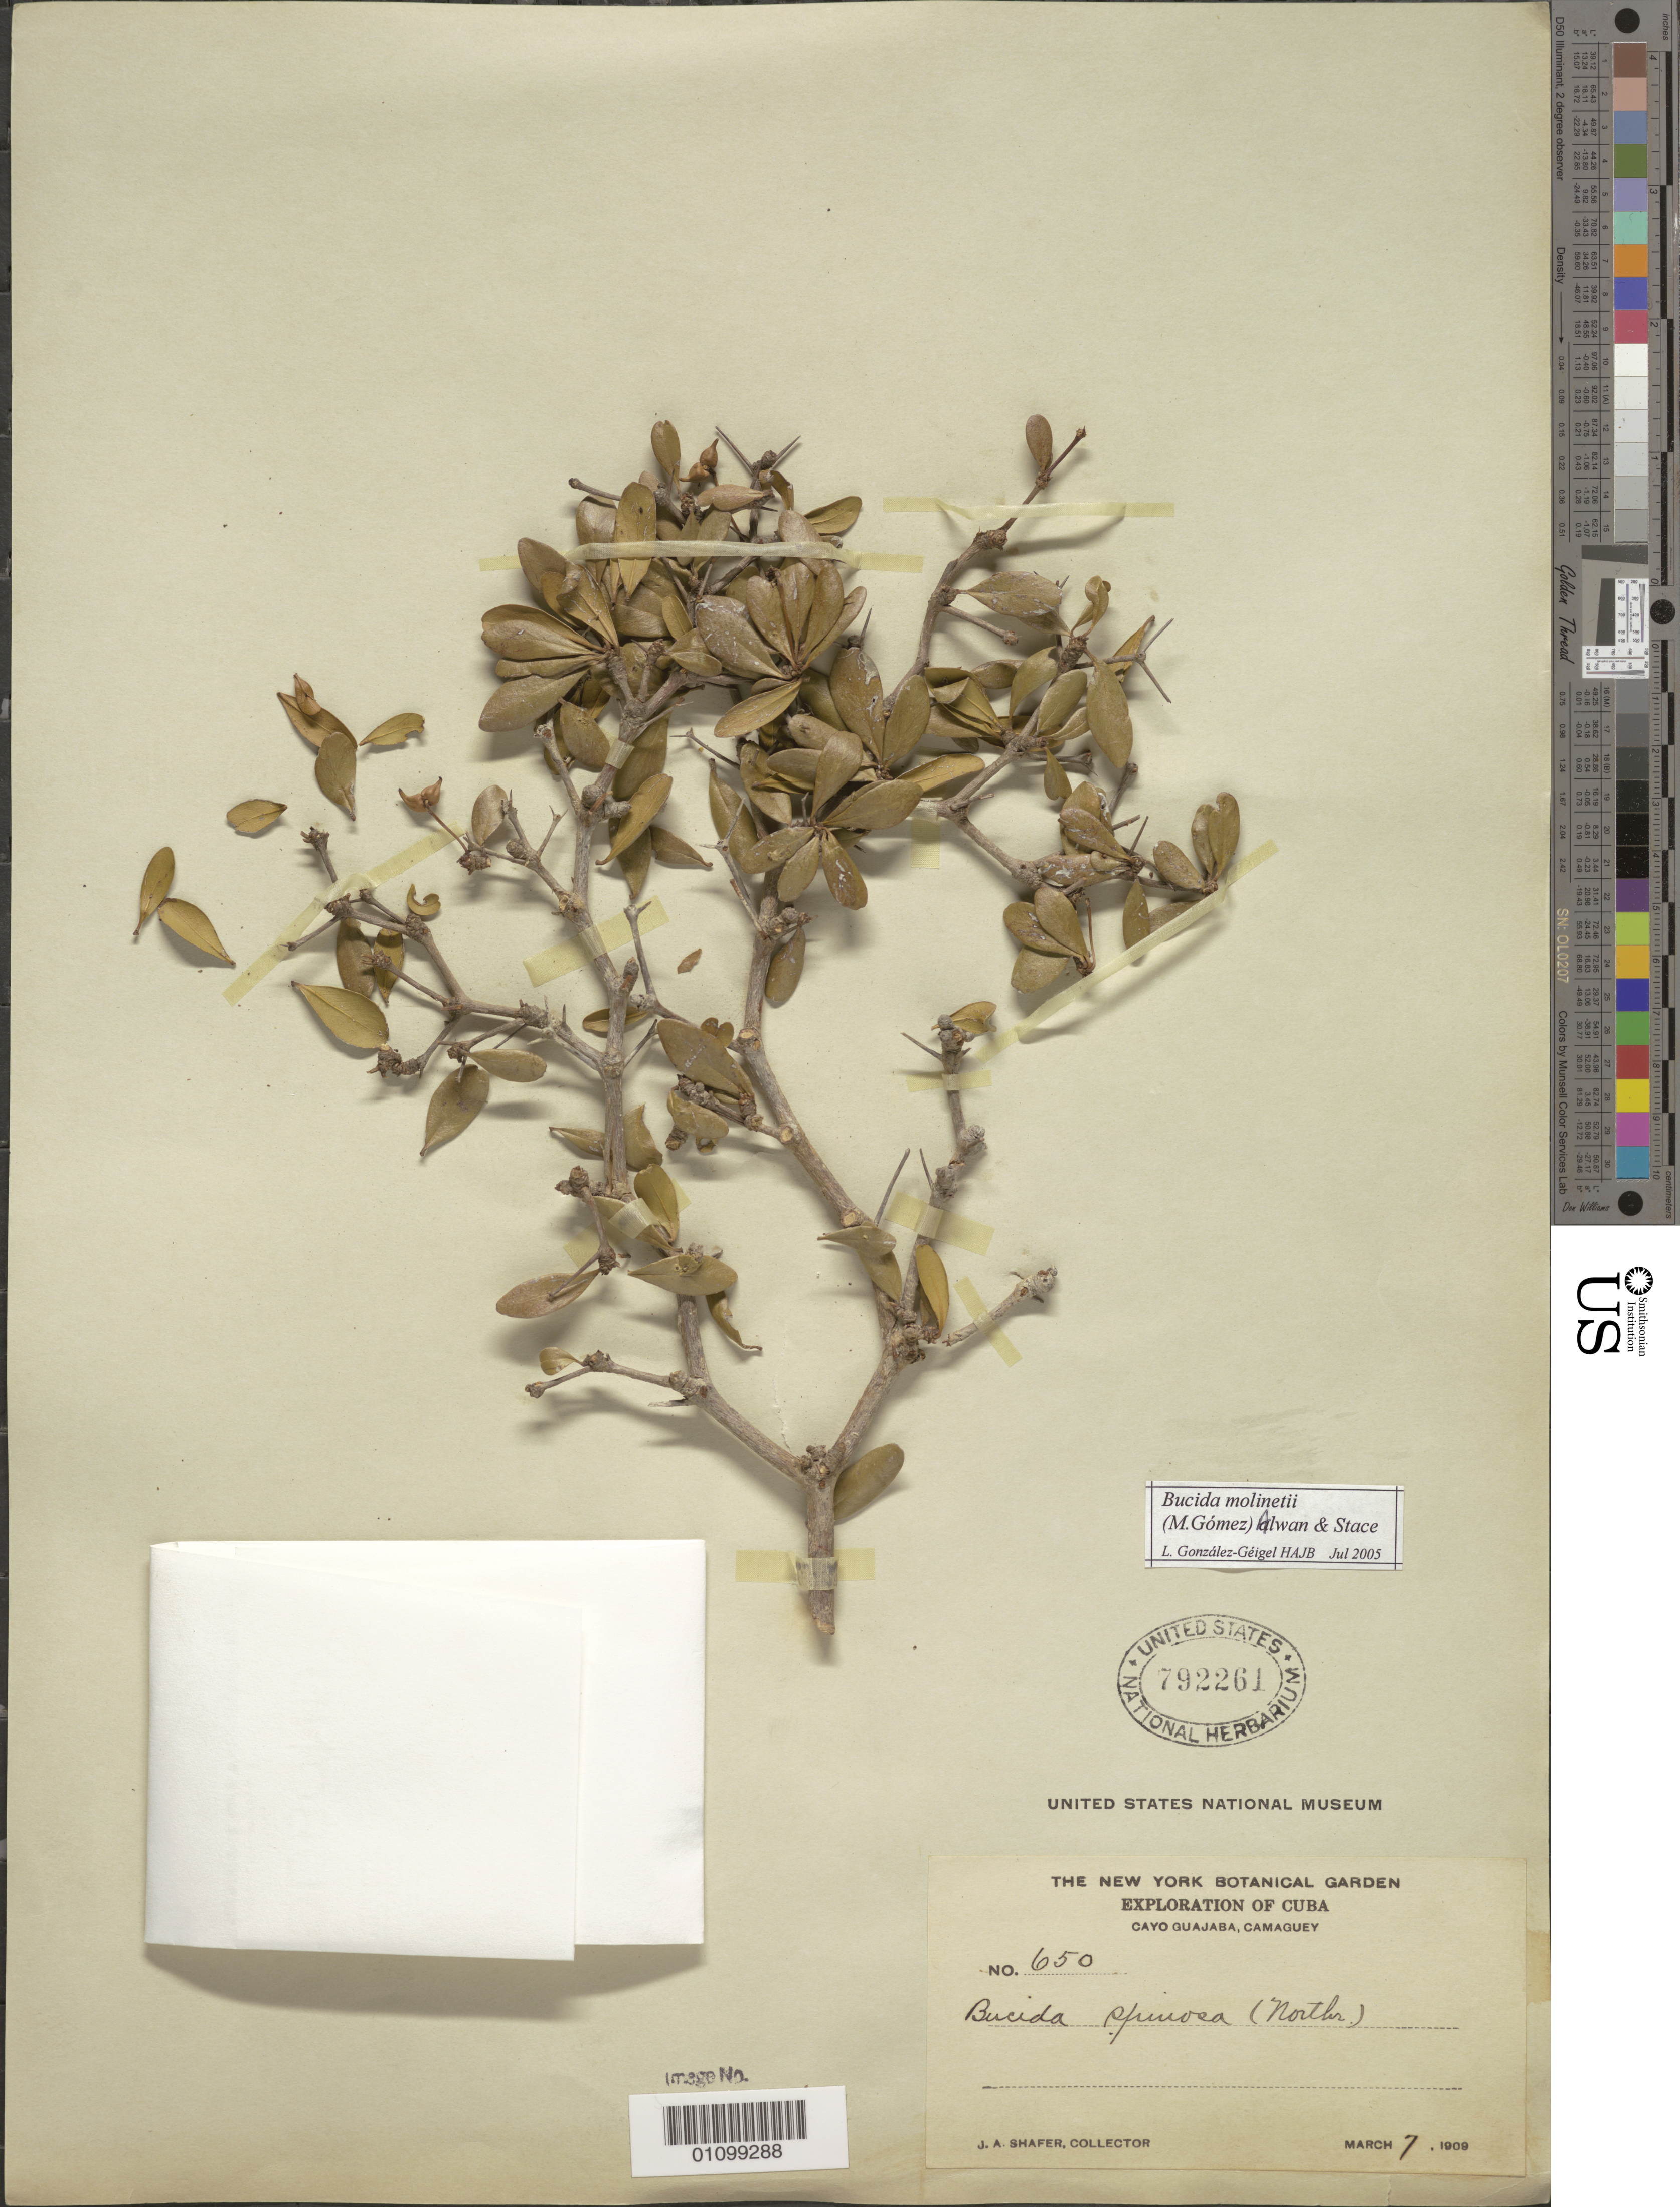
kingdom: Plantae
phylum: Tracheophyta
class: Magnoliopsida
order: Myrtales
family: Combretaceae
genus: Terminalia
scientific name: Terminalia molinetii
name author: M. Gómez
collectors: J. A. Shafer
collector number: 650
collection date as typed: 07 Mar 1909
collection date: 1909-03-07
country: Cuba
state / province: Camagüey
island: Cuba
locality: Cayo Guajaba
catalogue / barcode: US 792261